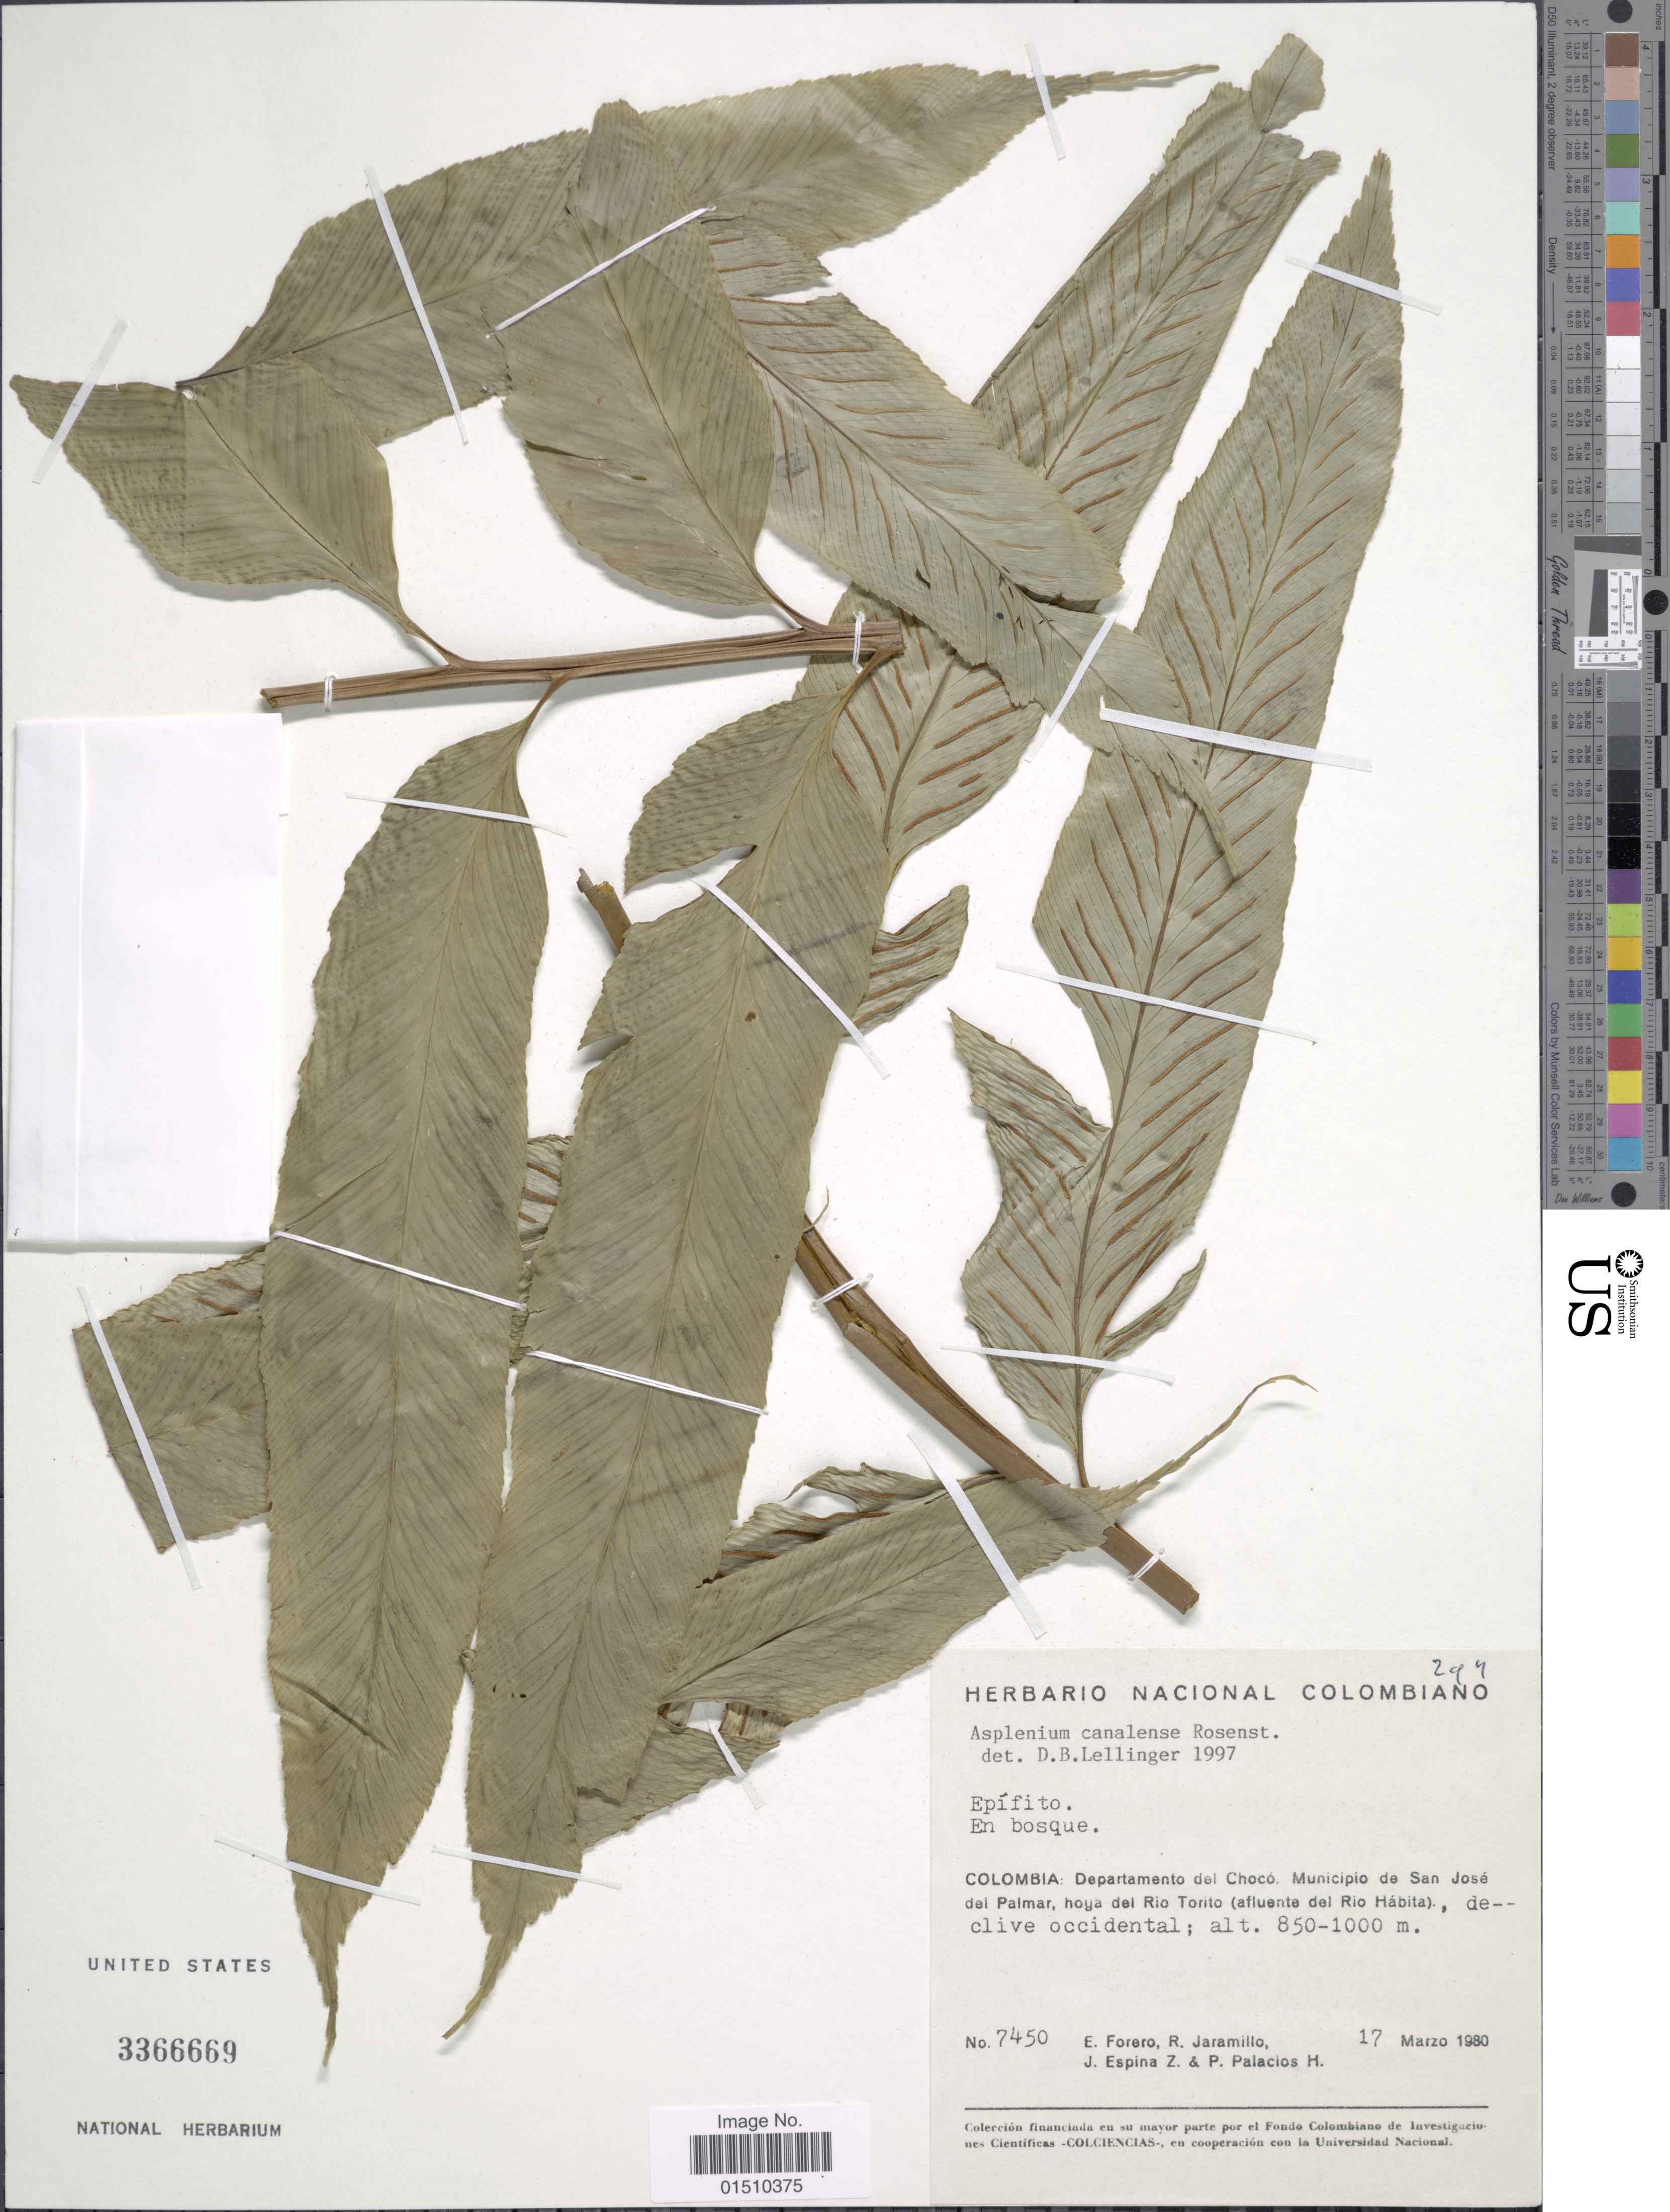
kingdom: Plantae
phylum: Tracheophyta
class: Polypodiopsida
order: Polypodiales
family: Aspleniaceae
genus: Asplenium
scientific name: Asplenium canelense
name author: Rosenst.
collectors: E. Forero, R. Jaramillo M., J. Espina Z. & P. Palacios H.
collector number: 7450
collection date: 1980-03-17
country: Colombia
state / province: Chocó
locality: Colombia, Departamento del Choco. Municipio de San Jose del Palmar, hoya del Rio Torito (afluente del Rio Habita), declive occidental.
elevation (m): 850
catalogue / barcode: US 3366669